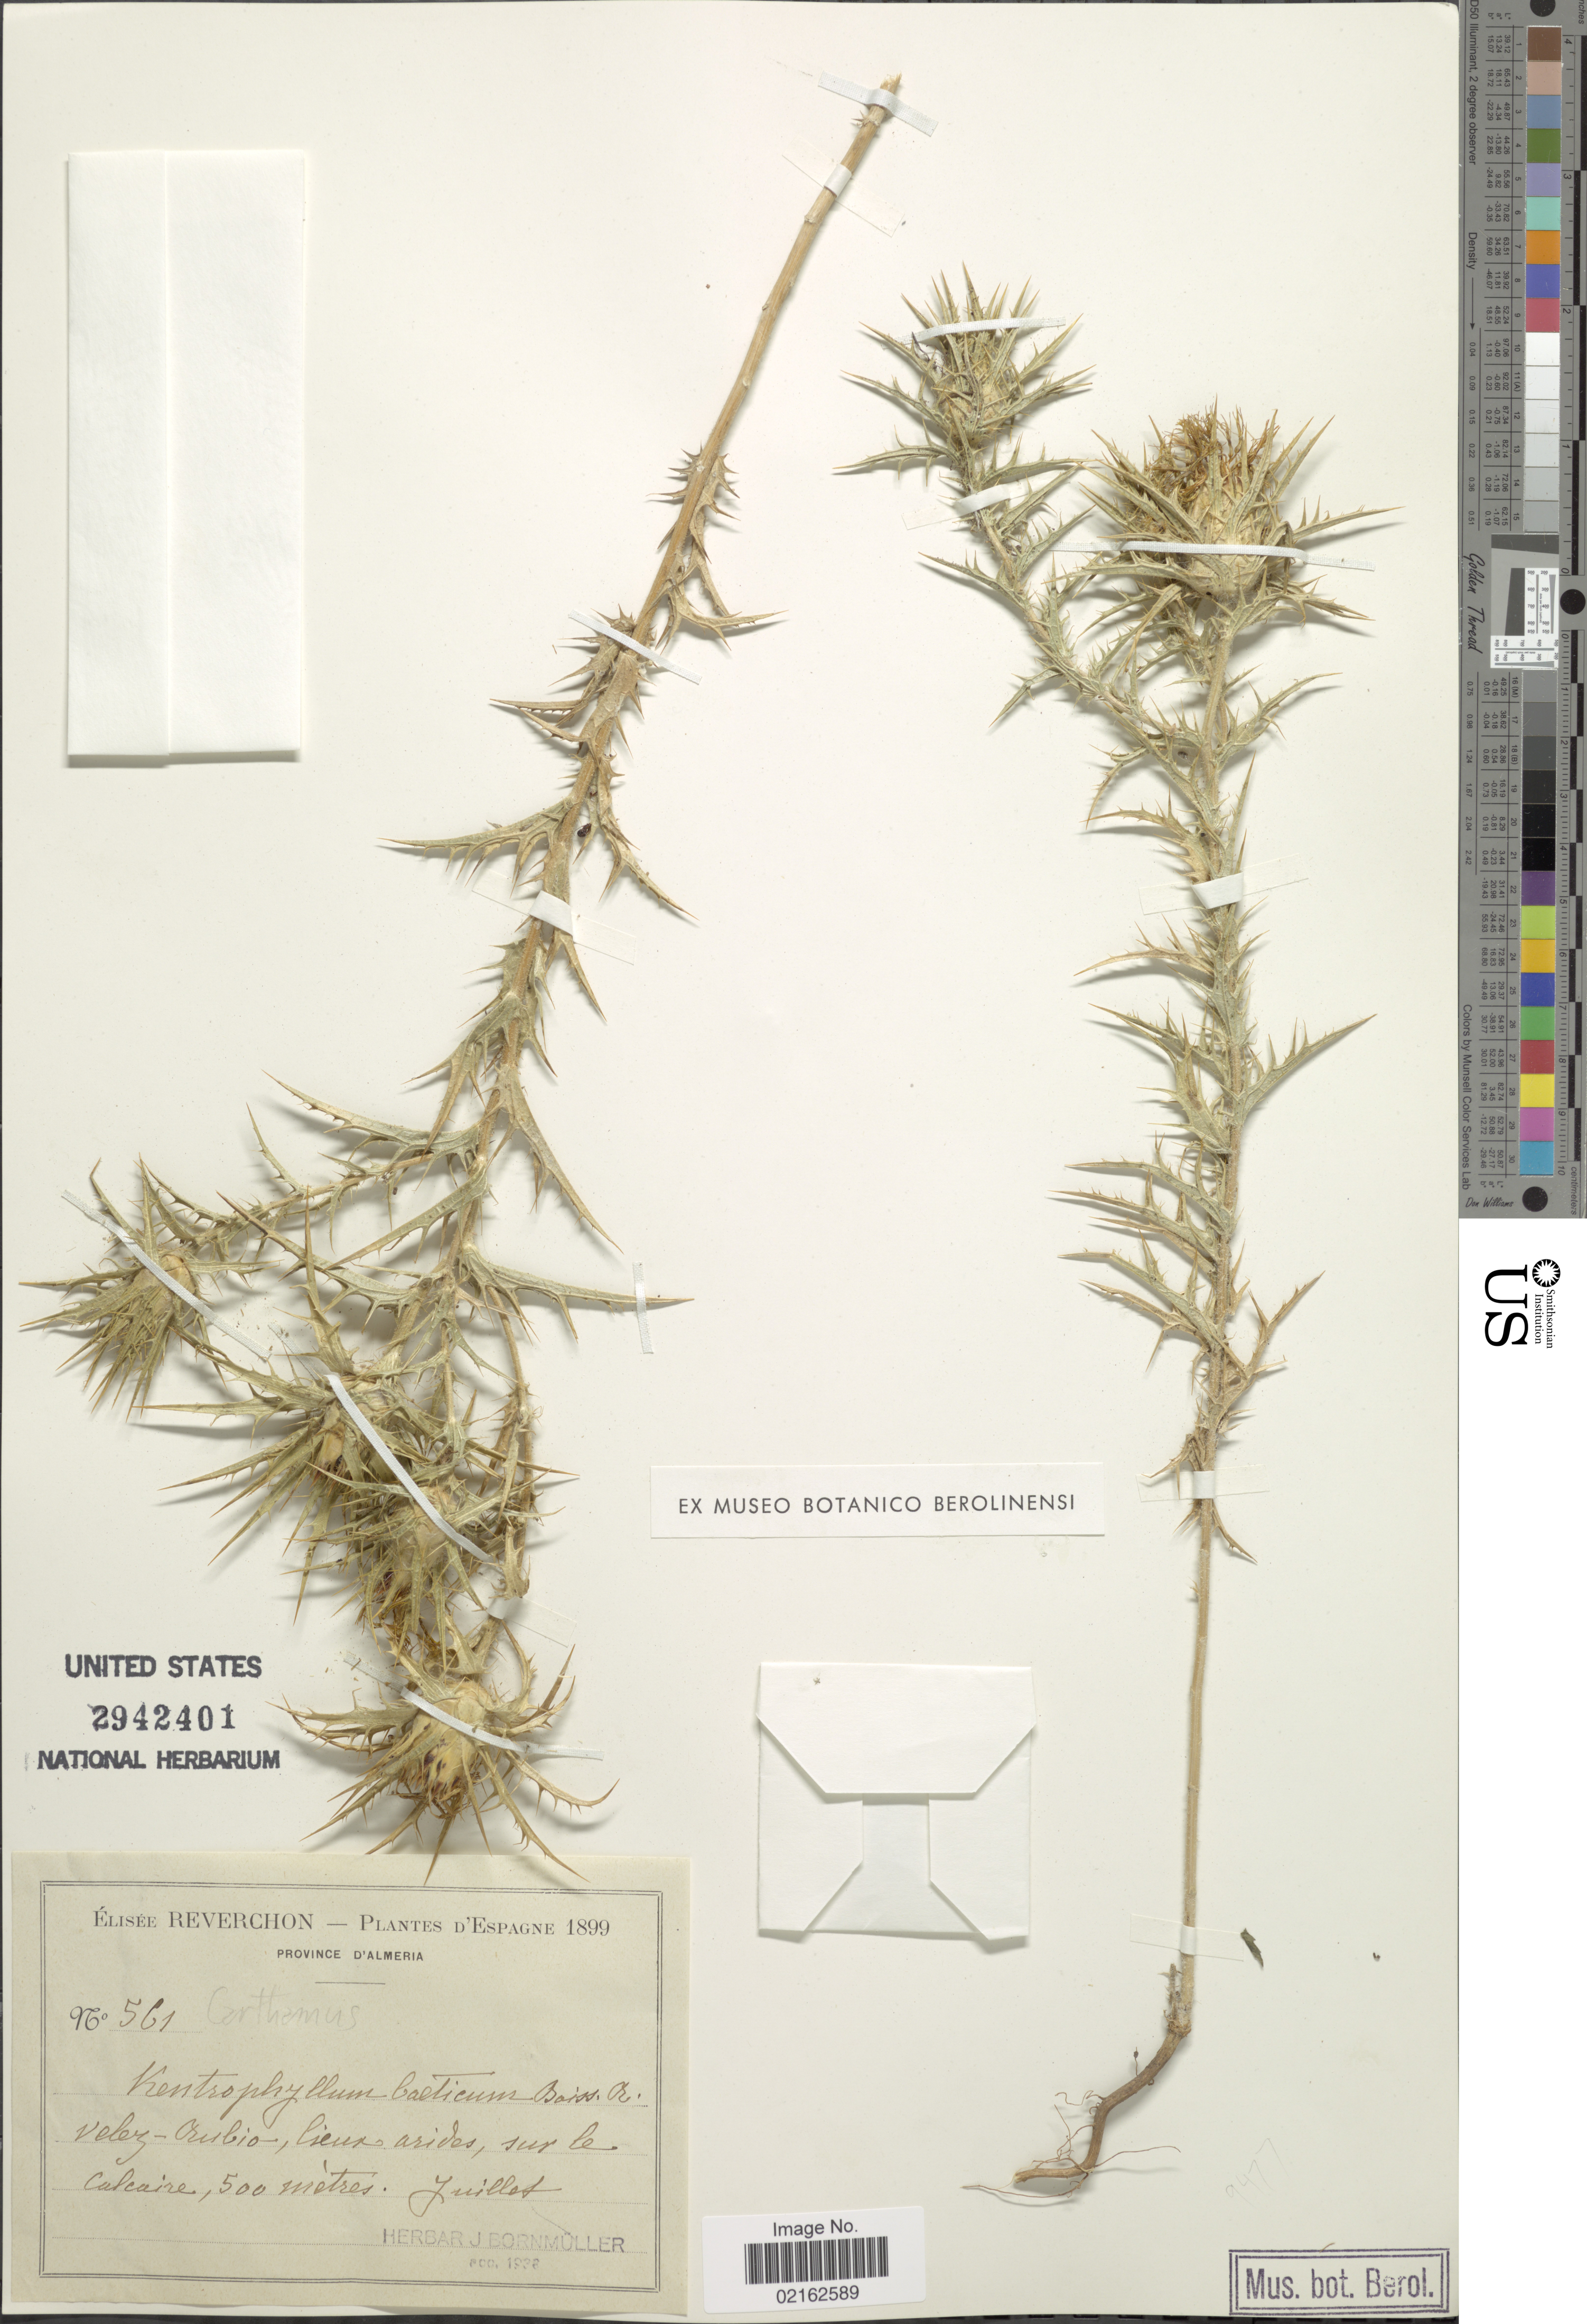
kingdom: Plantae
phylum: Tracheophyta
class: Magnoliopsida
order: Asterales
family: Asteraceae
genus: Carthamus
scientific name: Carthamus lanatus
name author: L.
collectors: E. Reverchon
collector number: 561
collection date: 1899-07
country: Spain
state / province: Andalucia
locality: Province d'Almeria, Velez-Rubio, lieux arides, sur le calcaire.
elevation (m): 500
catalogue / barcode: US 2942401